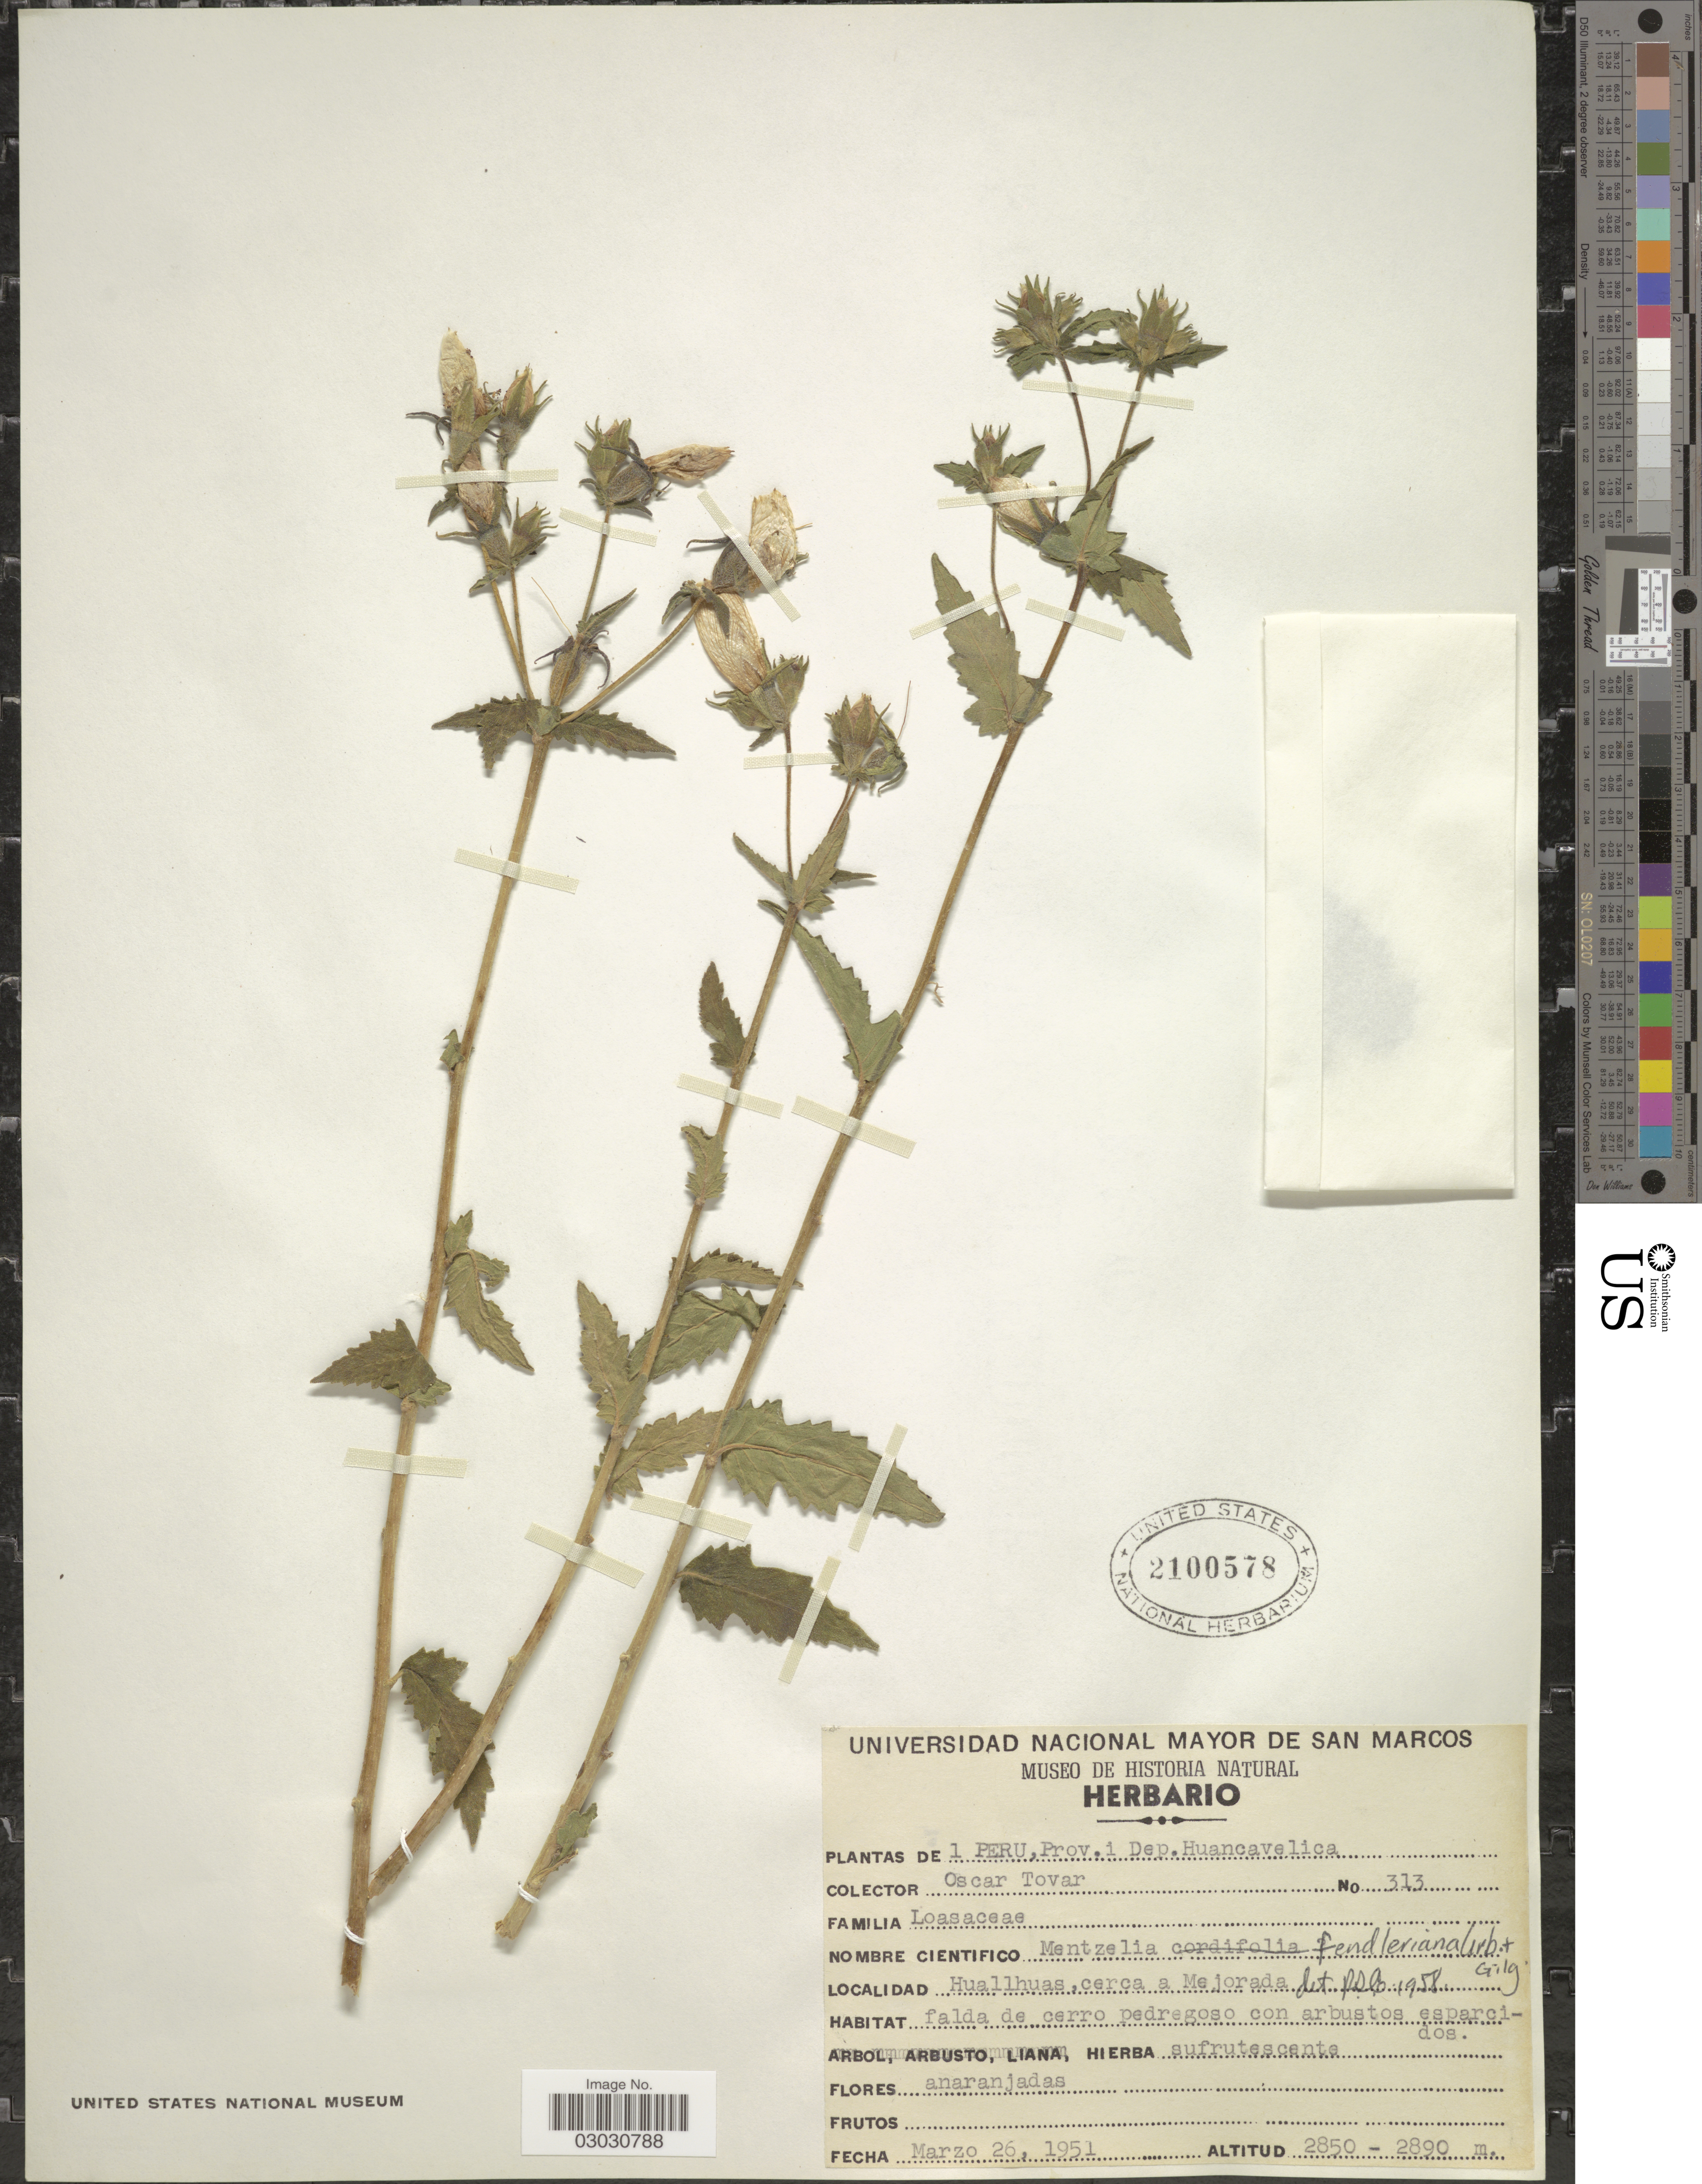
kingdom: Plantae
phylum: Tracheophyta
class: Magnoliopsida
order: Cornales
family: Loasaceae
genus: Mentzelia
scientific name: Mentzelia fendleriana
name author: Urb. & Gilg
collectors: Ó. Tovar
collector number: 313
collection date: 1951-03-26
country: Peru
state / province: Huancavelica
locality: Dep. Huancavelica. Huallhuas, cerca a Mejorada.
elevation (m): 2850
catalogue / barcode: US 2100578